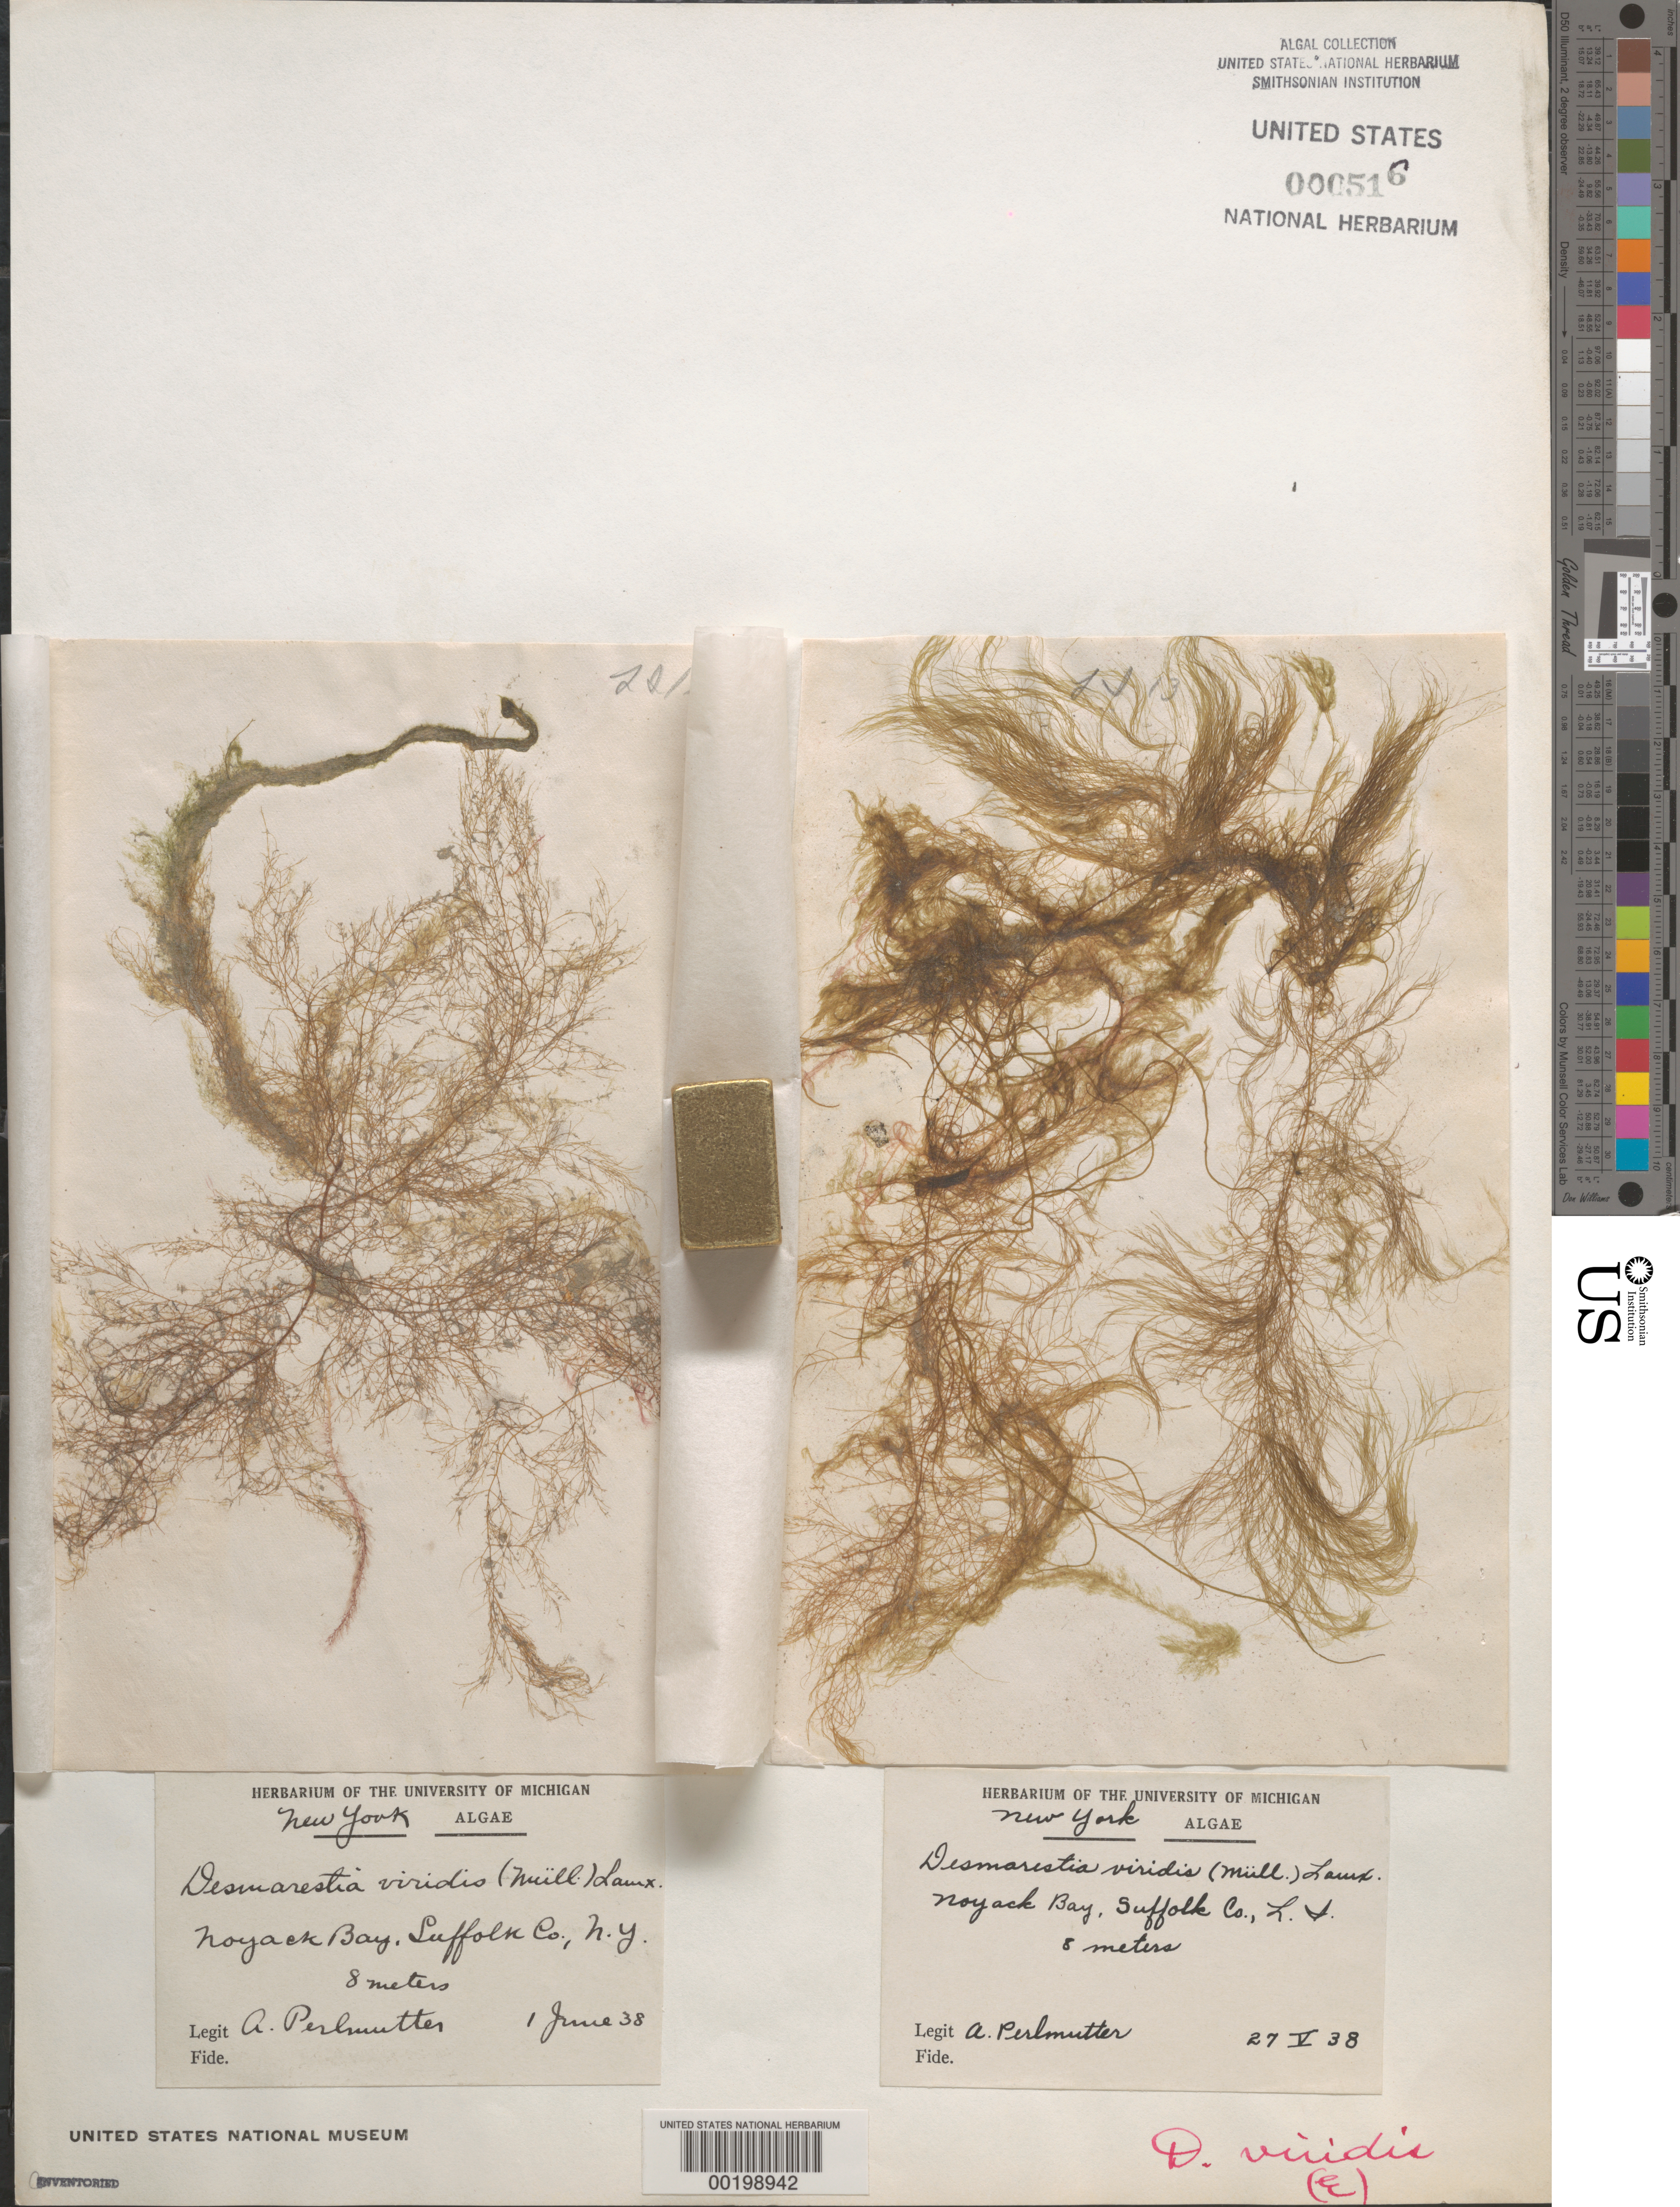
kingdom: Chromista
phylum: Ochrophyta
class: Phaeophyceae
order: Desmarestiales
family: Desmarestiaceae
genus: Desmarestia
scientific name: Desmarestia viridis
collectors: A. Perlmutter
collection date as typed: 01 Jun 1938 and 27 May 1938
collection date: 1938-05-27,1938-06-01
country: United States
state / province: New York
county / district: Suffolk County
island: Long Island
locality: Noyack Bay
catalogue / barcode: US 516